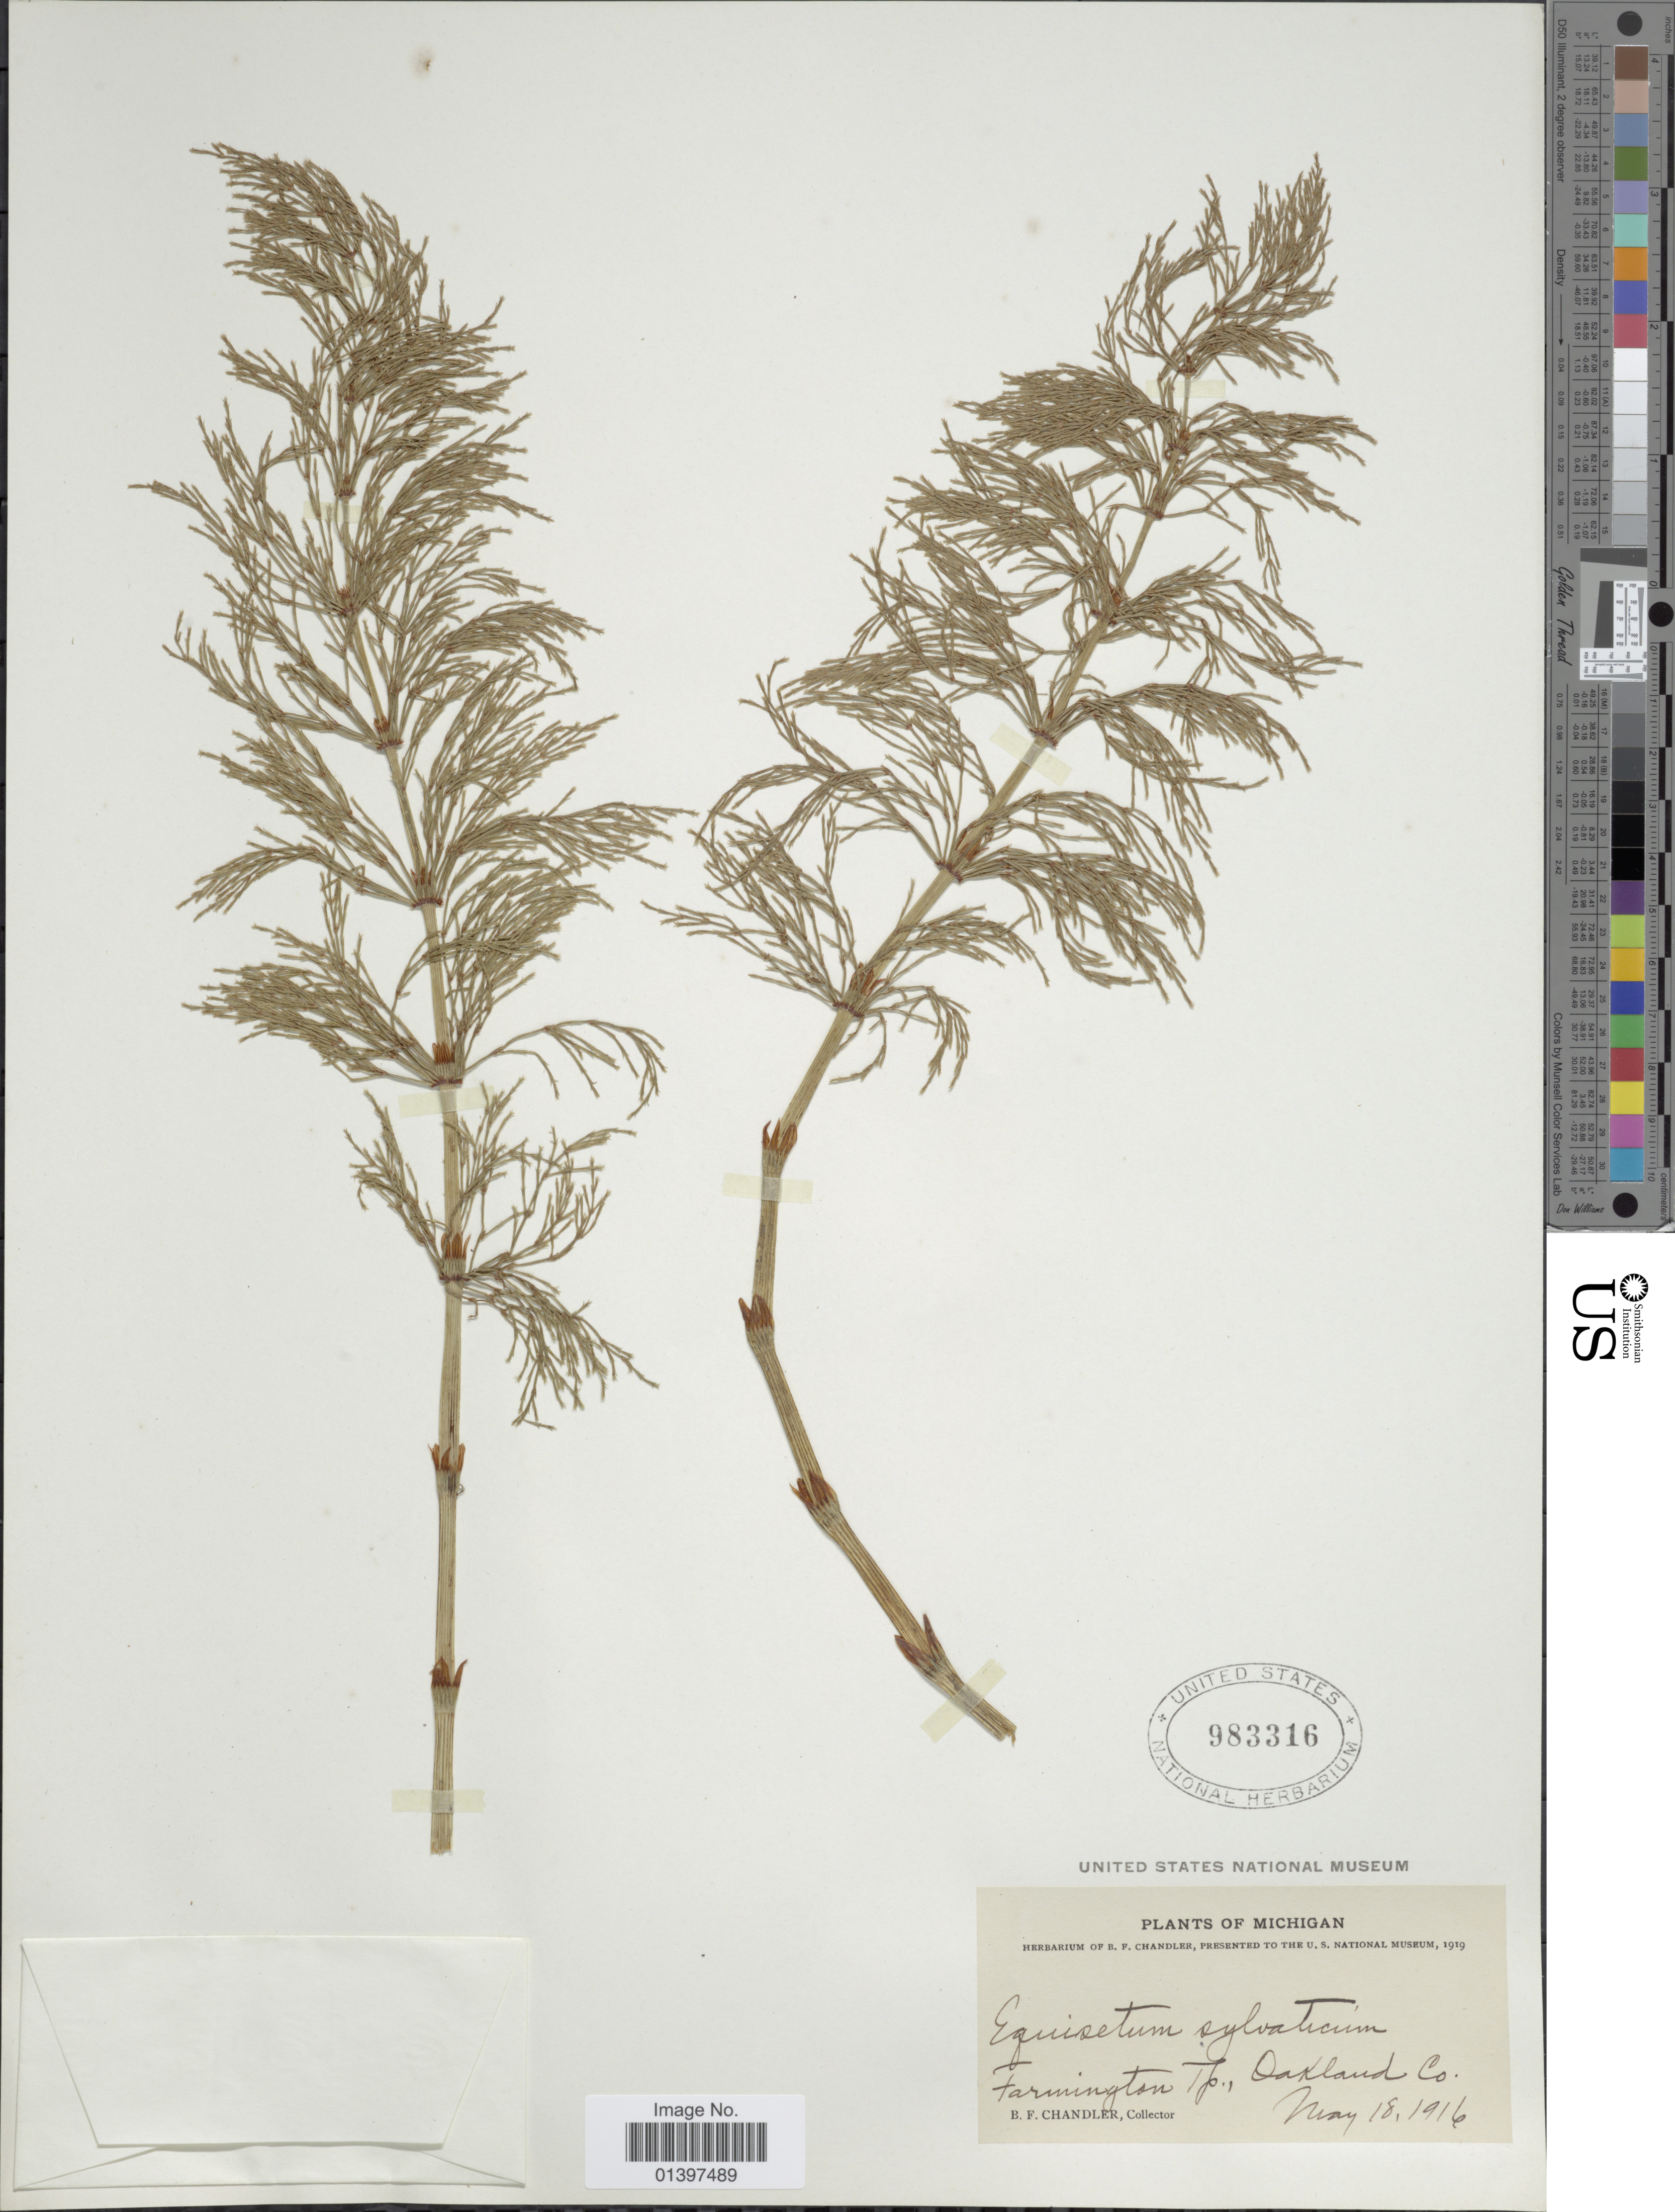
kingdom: Plantae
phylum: Tracheophyta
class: Polypodiopsida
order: Equisetales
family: Equisetaceae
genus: Equisetum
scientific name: Equisetum sylvaticum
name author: L.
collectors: B. F. Chandler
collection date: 1916-05-18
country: United States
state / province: Michigan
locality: Farmington Tp., Oakland Co.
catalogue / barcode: US 983316